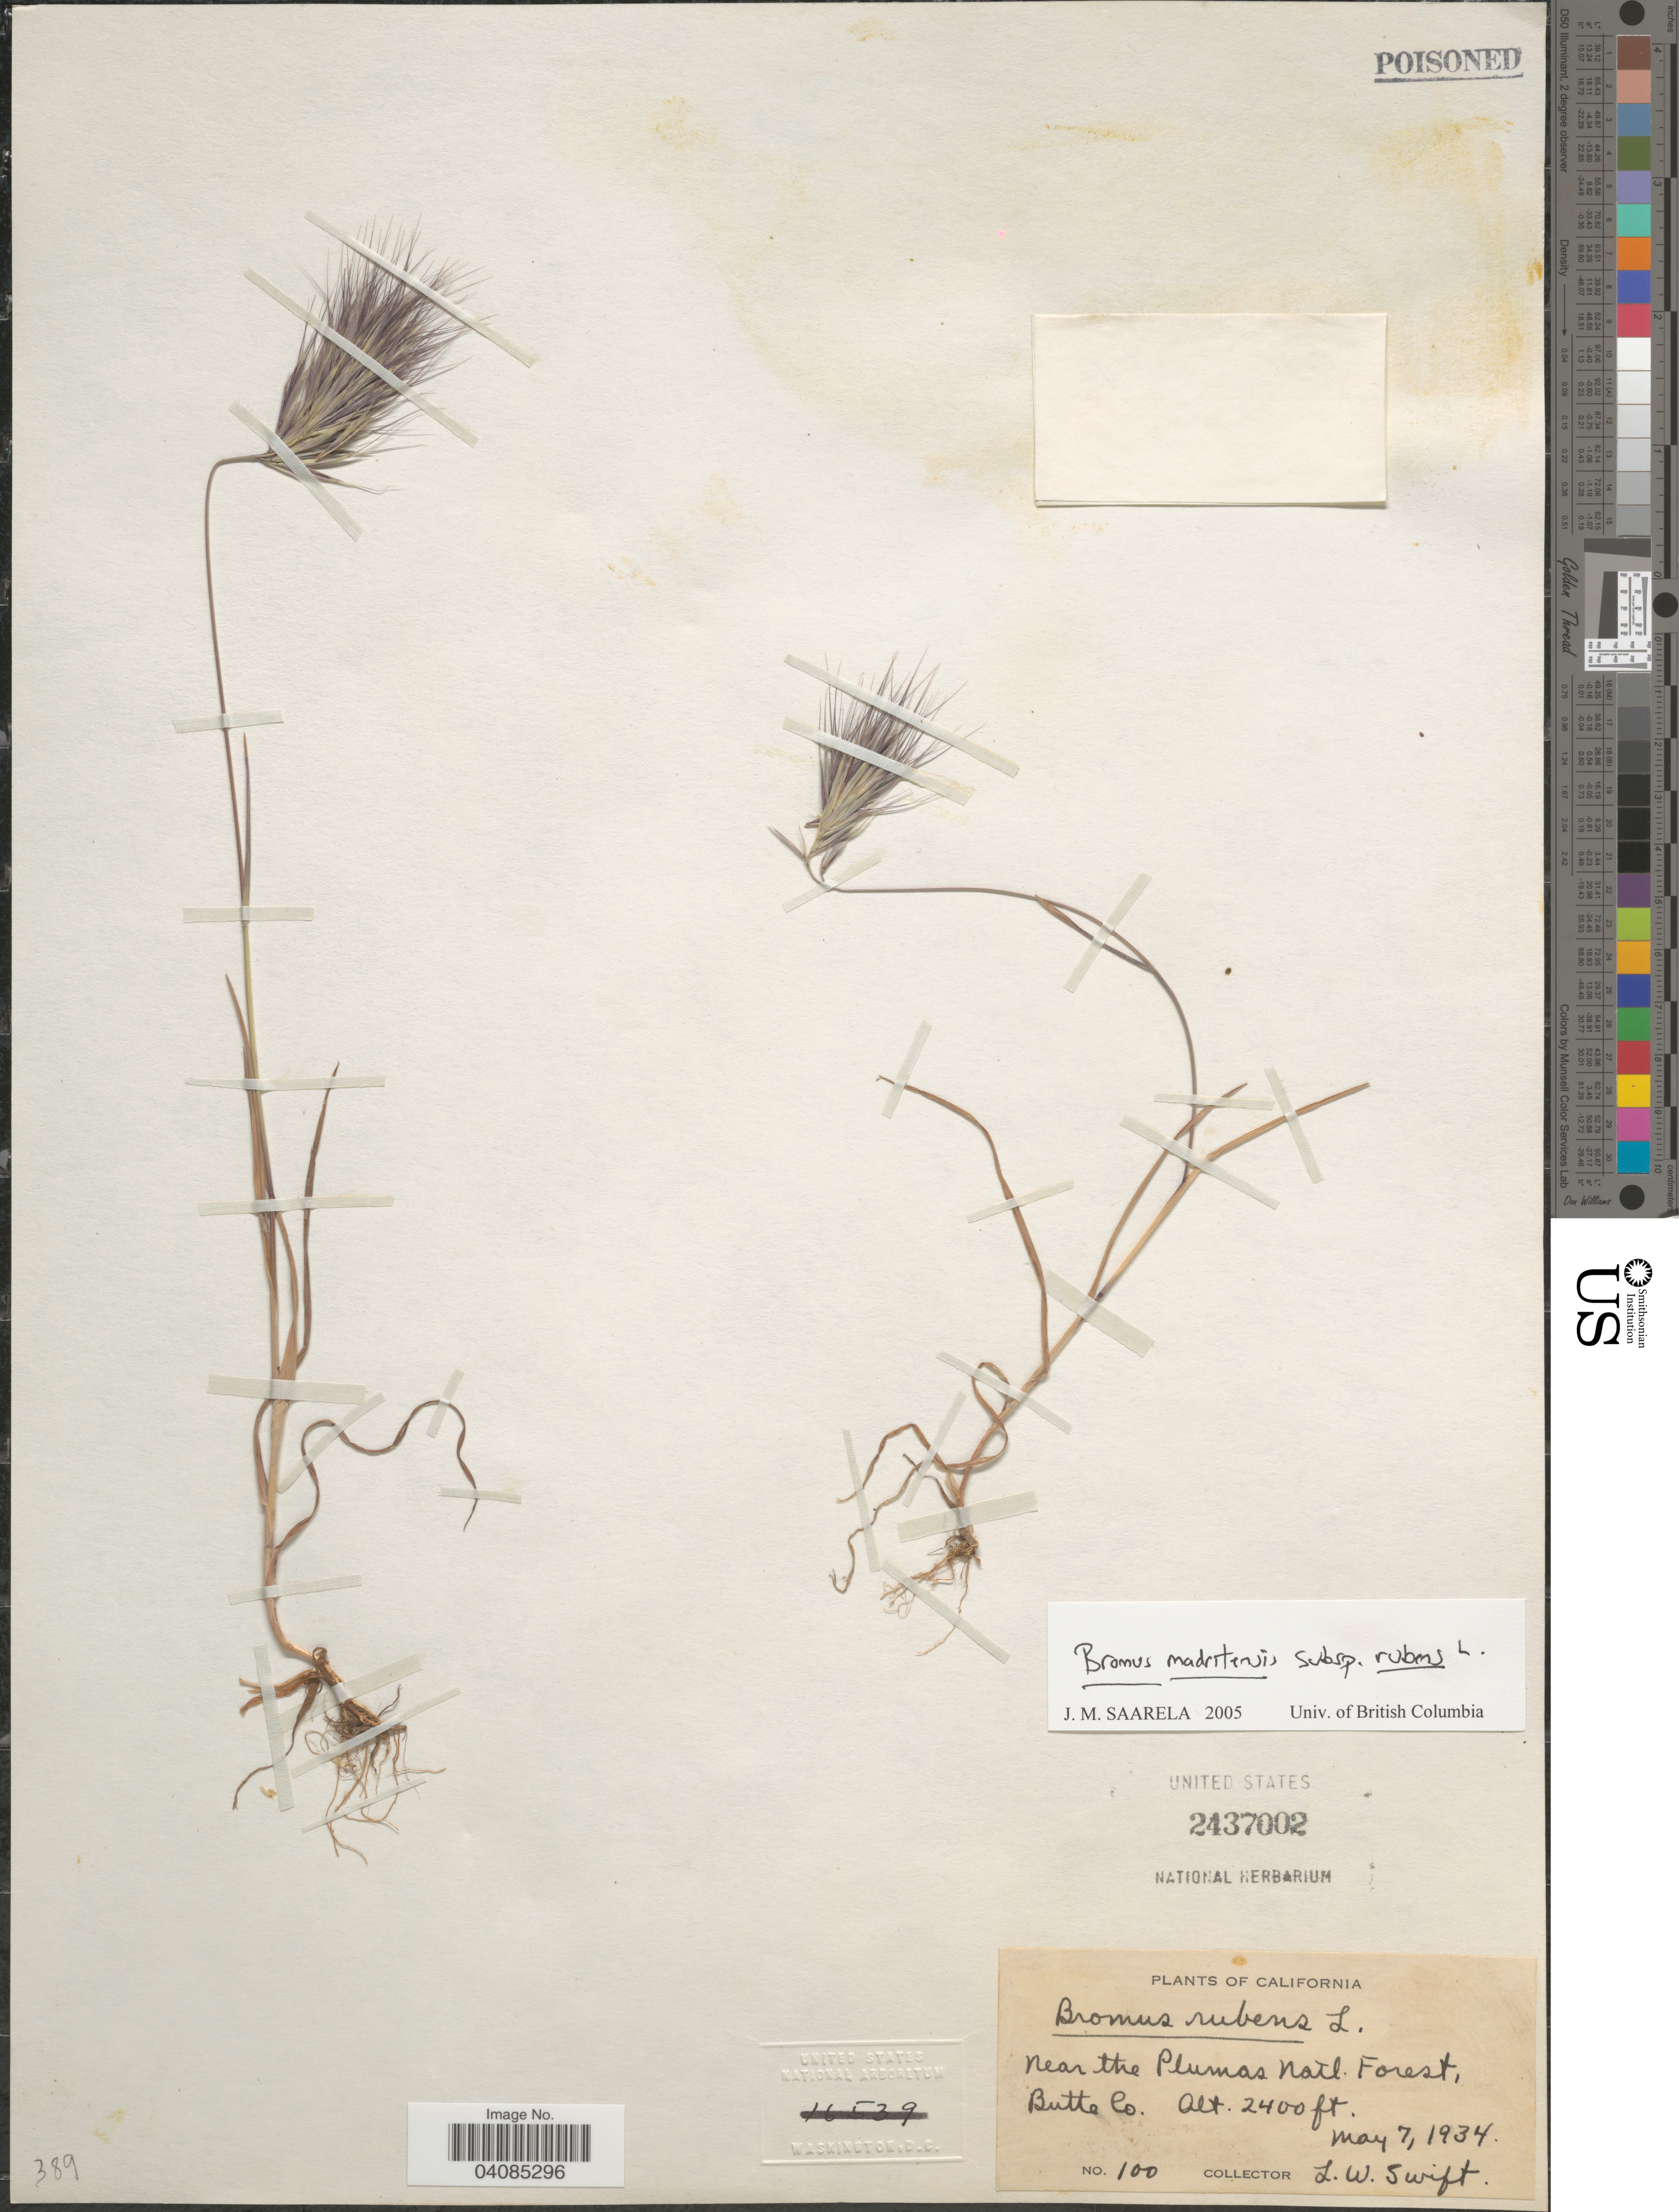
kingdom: Plantae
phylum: Tracheophyta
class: Liliopsida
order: Poales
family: Poaceae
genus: Bromus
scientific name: Bromus rubens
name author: L.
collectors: L. Swift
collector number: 100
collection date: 1934-05-07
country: United States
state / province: California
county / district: Butte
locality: Near the Plumas Natl. Forest. Butte Co.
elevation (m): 732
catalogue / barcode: US 2437002